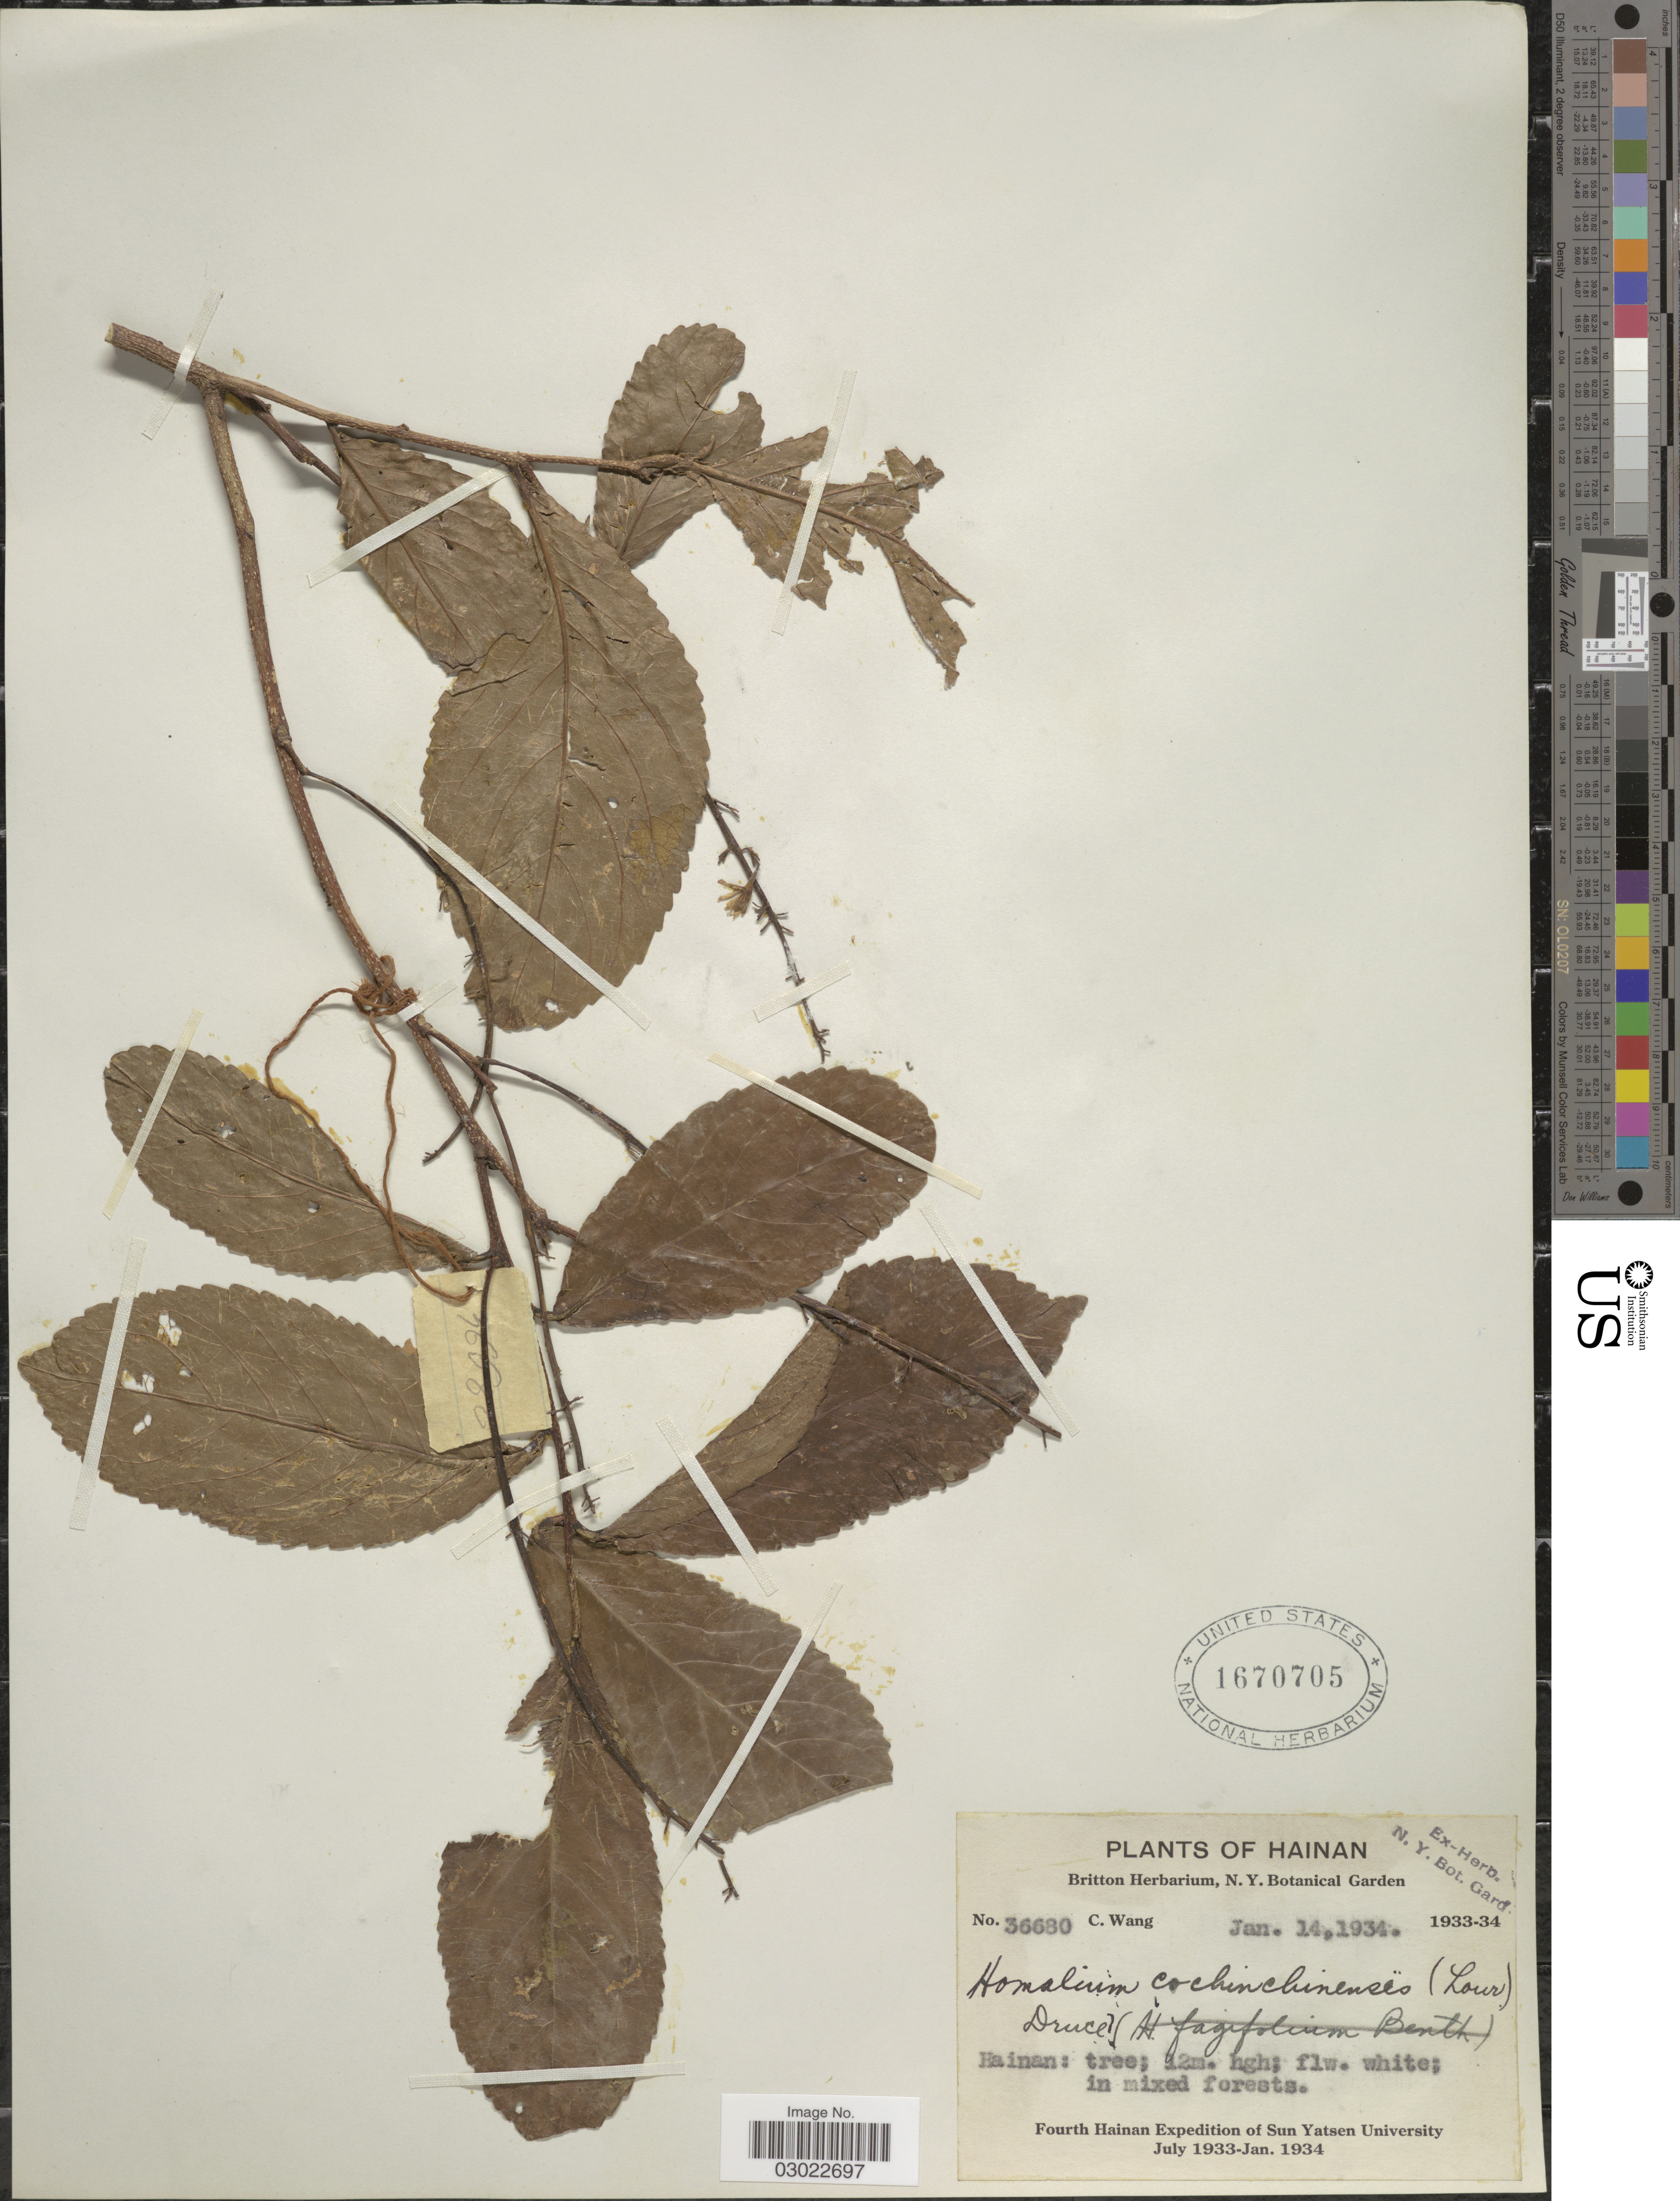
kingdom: Plantae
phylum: Tracheophyta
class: Magnoliopsida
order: Malpighiales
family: Salicaceae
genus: Homalium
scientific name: Homalium cochinchinensis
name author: (Lour.) Druce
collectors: C. Wang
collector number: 36680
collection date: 1934-01-14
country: China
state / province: Hainan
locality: Hainan.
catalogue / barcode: US 1670705